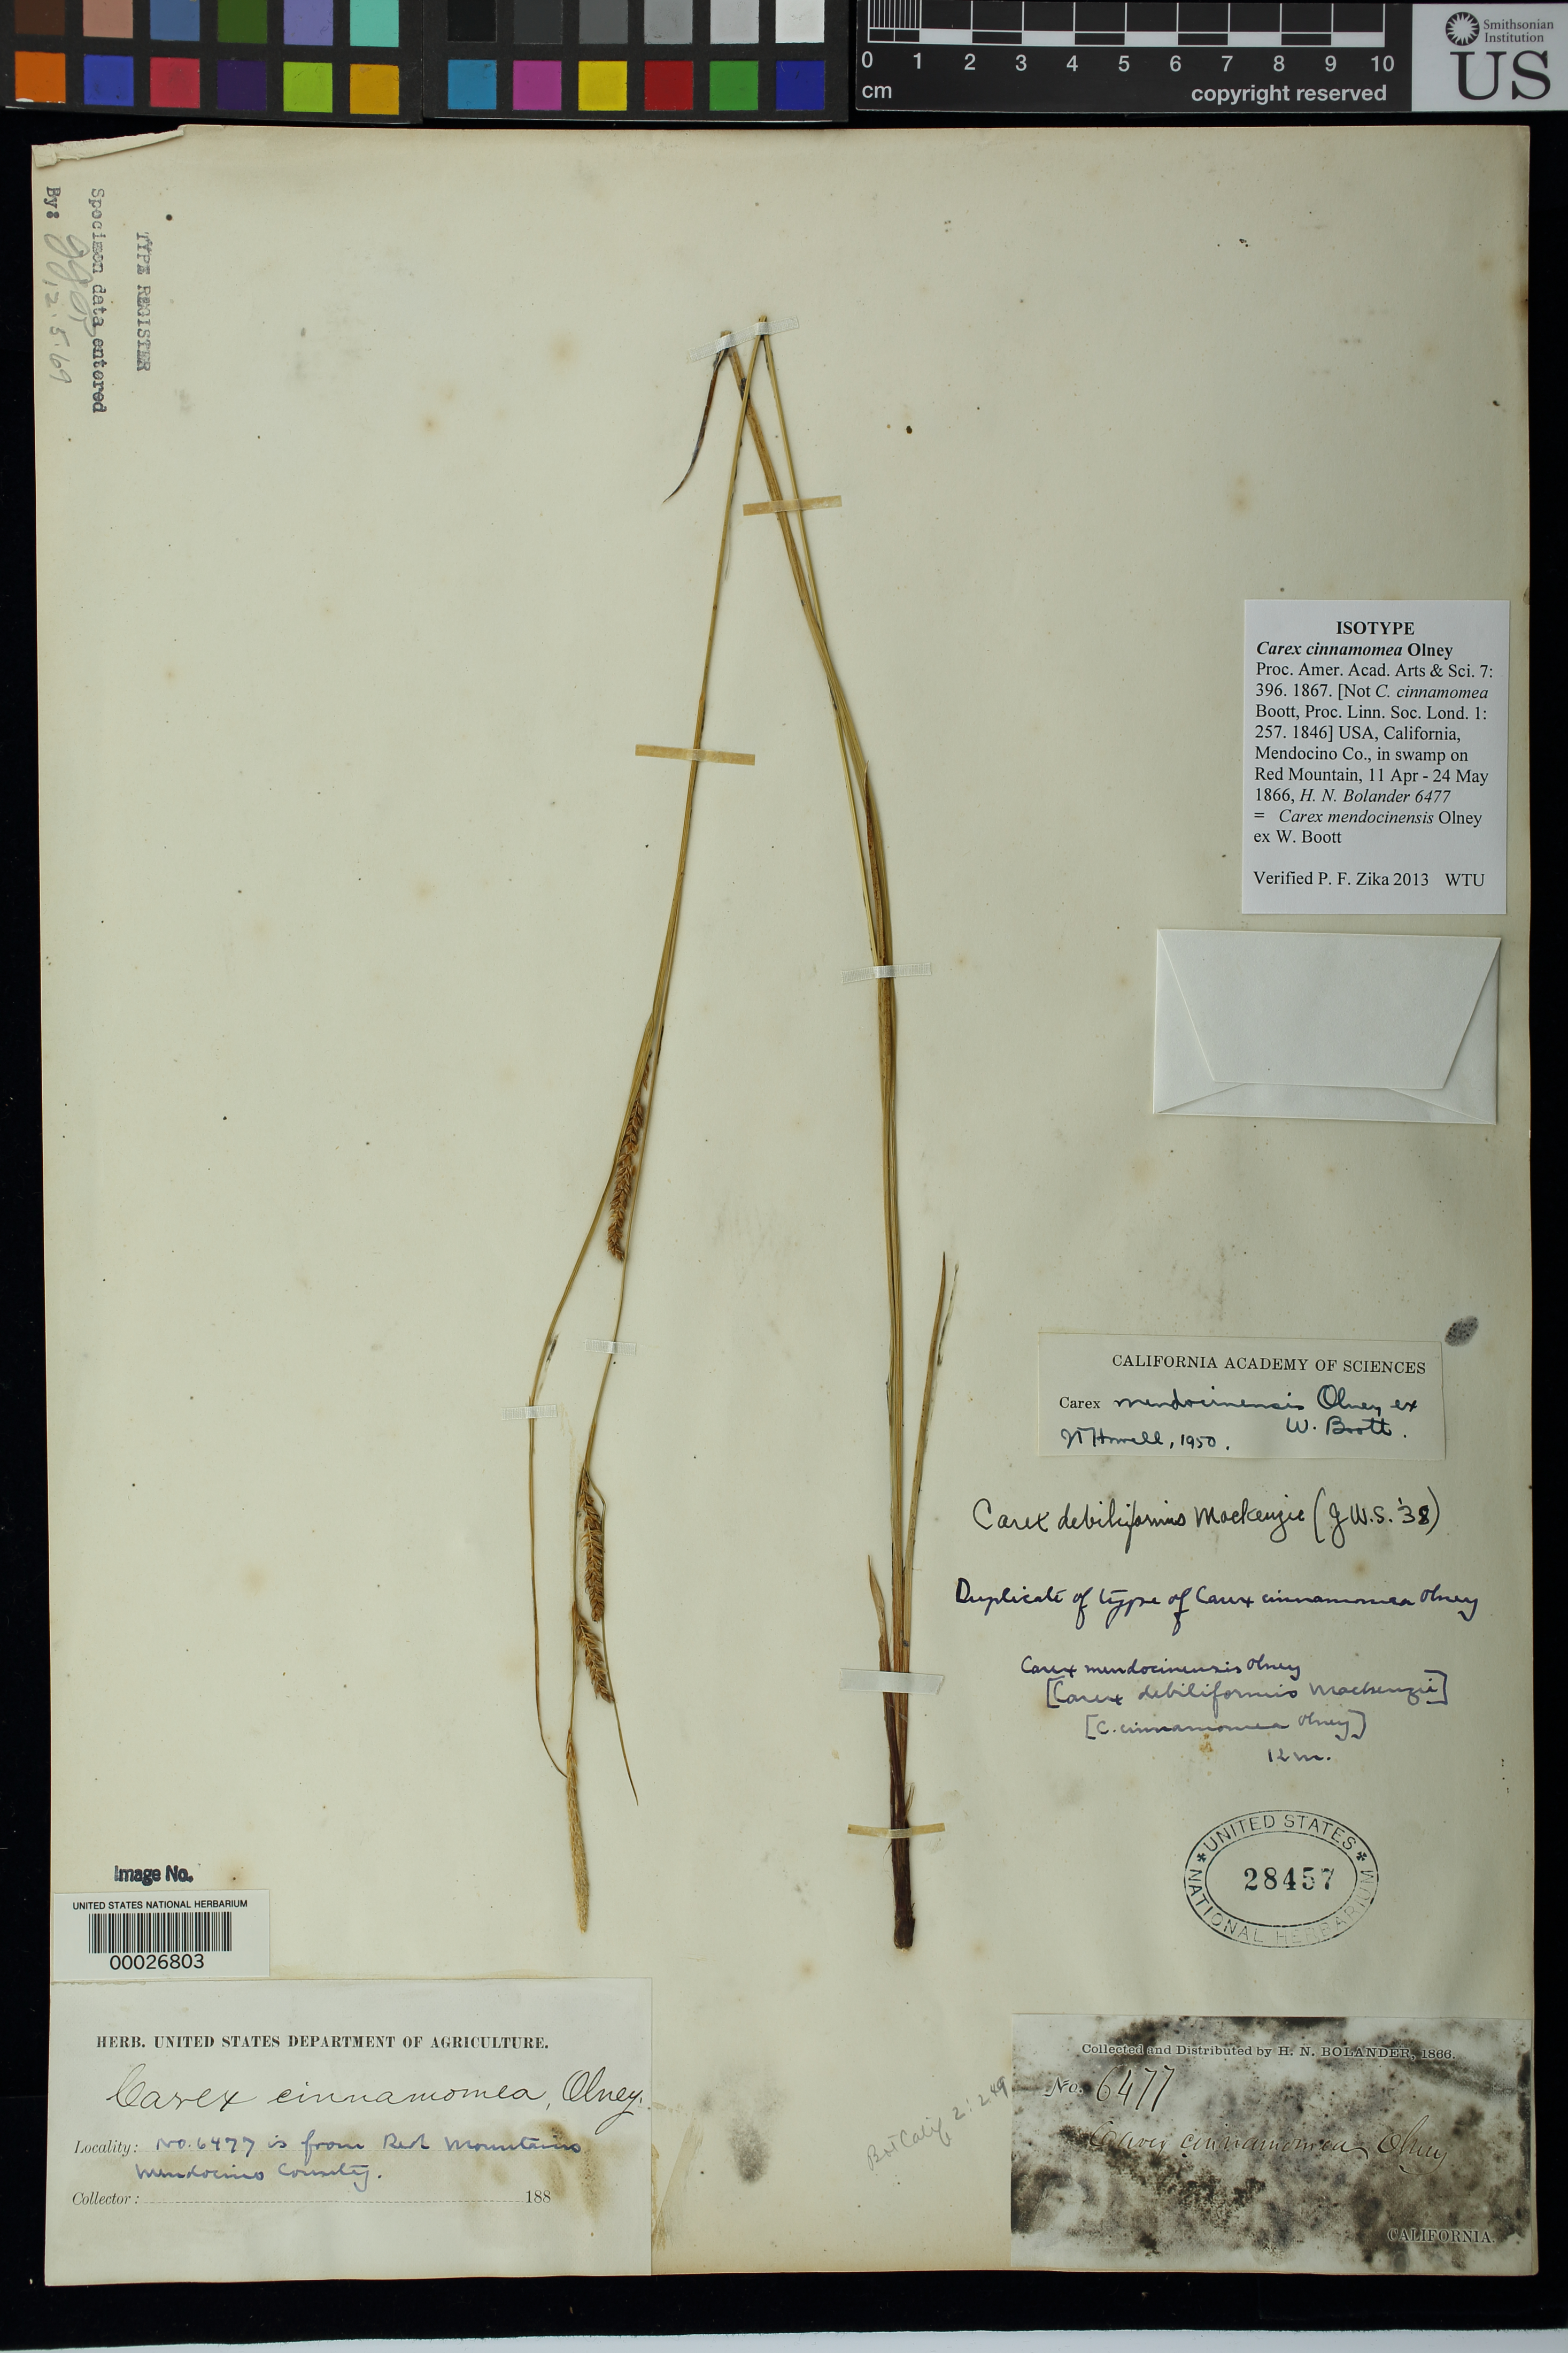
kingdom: Plantae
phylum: Tracheophyta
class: Liliopsida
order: Poales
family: Cyperaceae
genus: Carex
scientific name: Carex cinnamomea Olney, nom. illeg.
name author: Olney in A. Gray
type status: Isotype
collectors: H. Bolander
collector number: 6477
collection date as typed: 1866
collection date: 1866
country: United States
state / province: California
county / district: Mendocino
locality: Red Mountains, Mendocino Co.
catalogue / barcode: US 28457